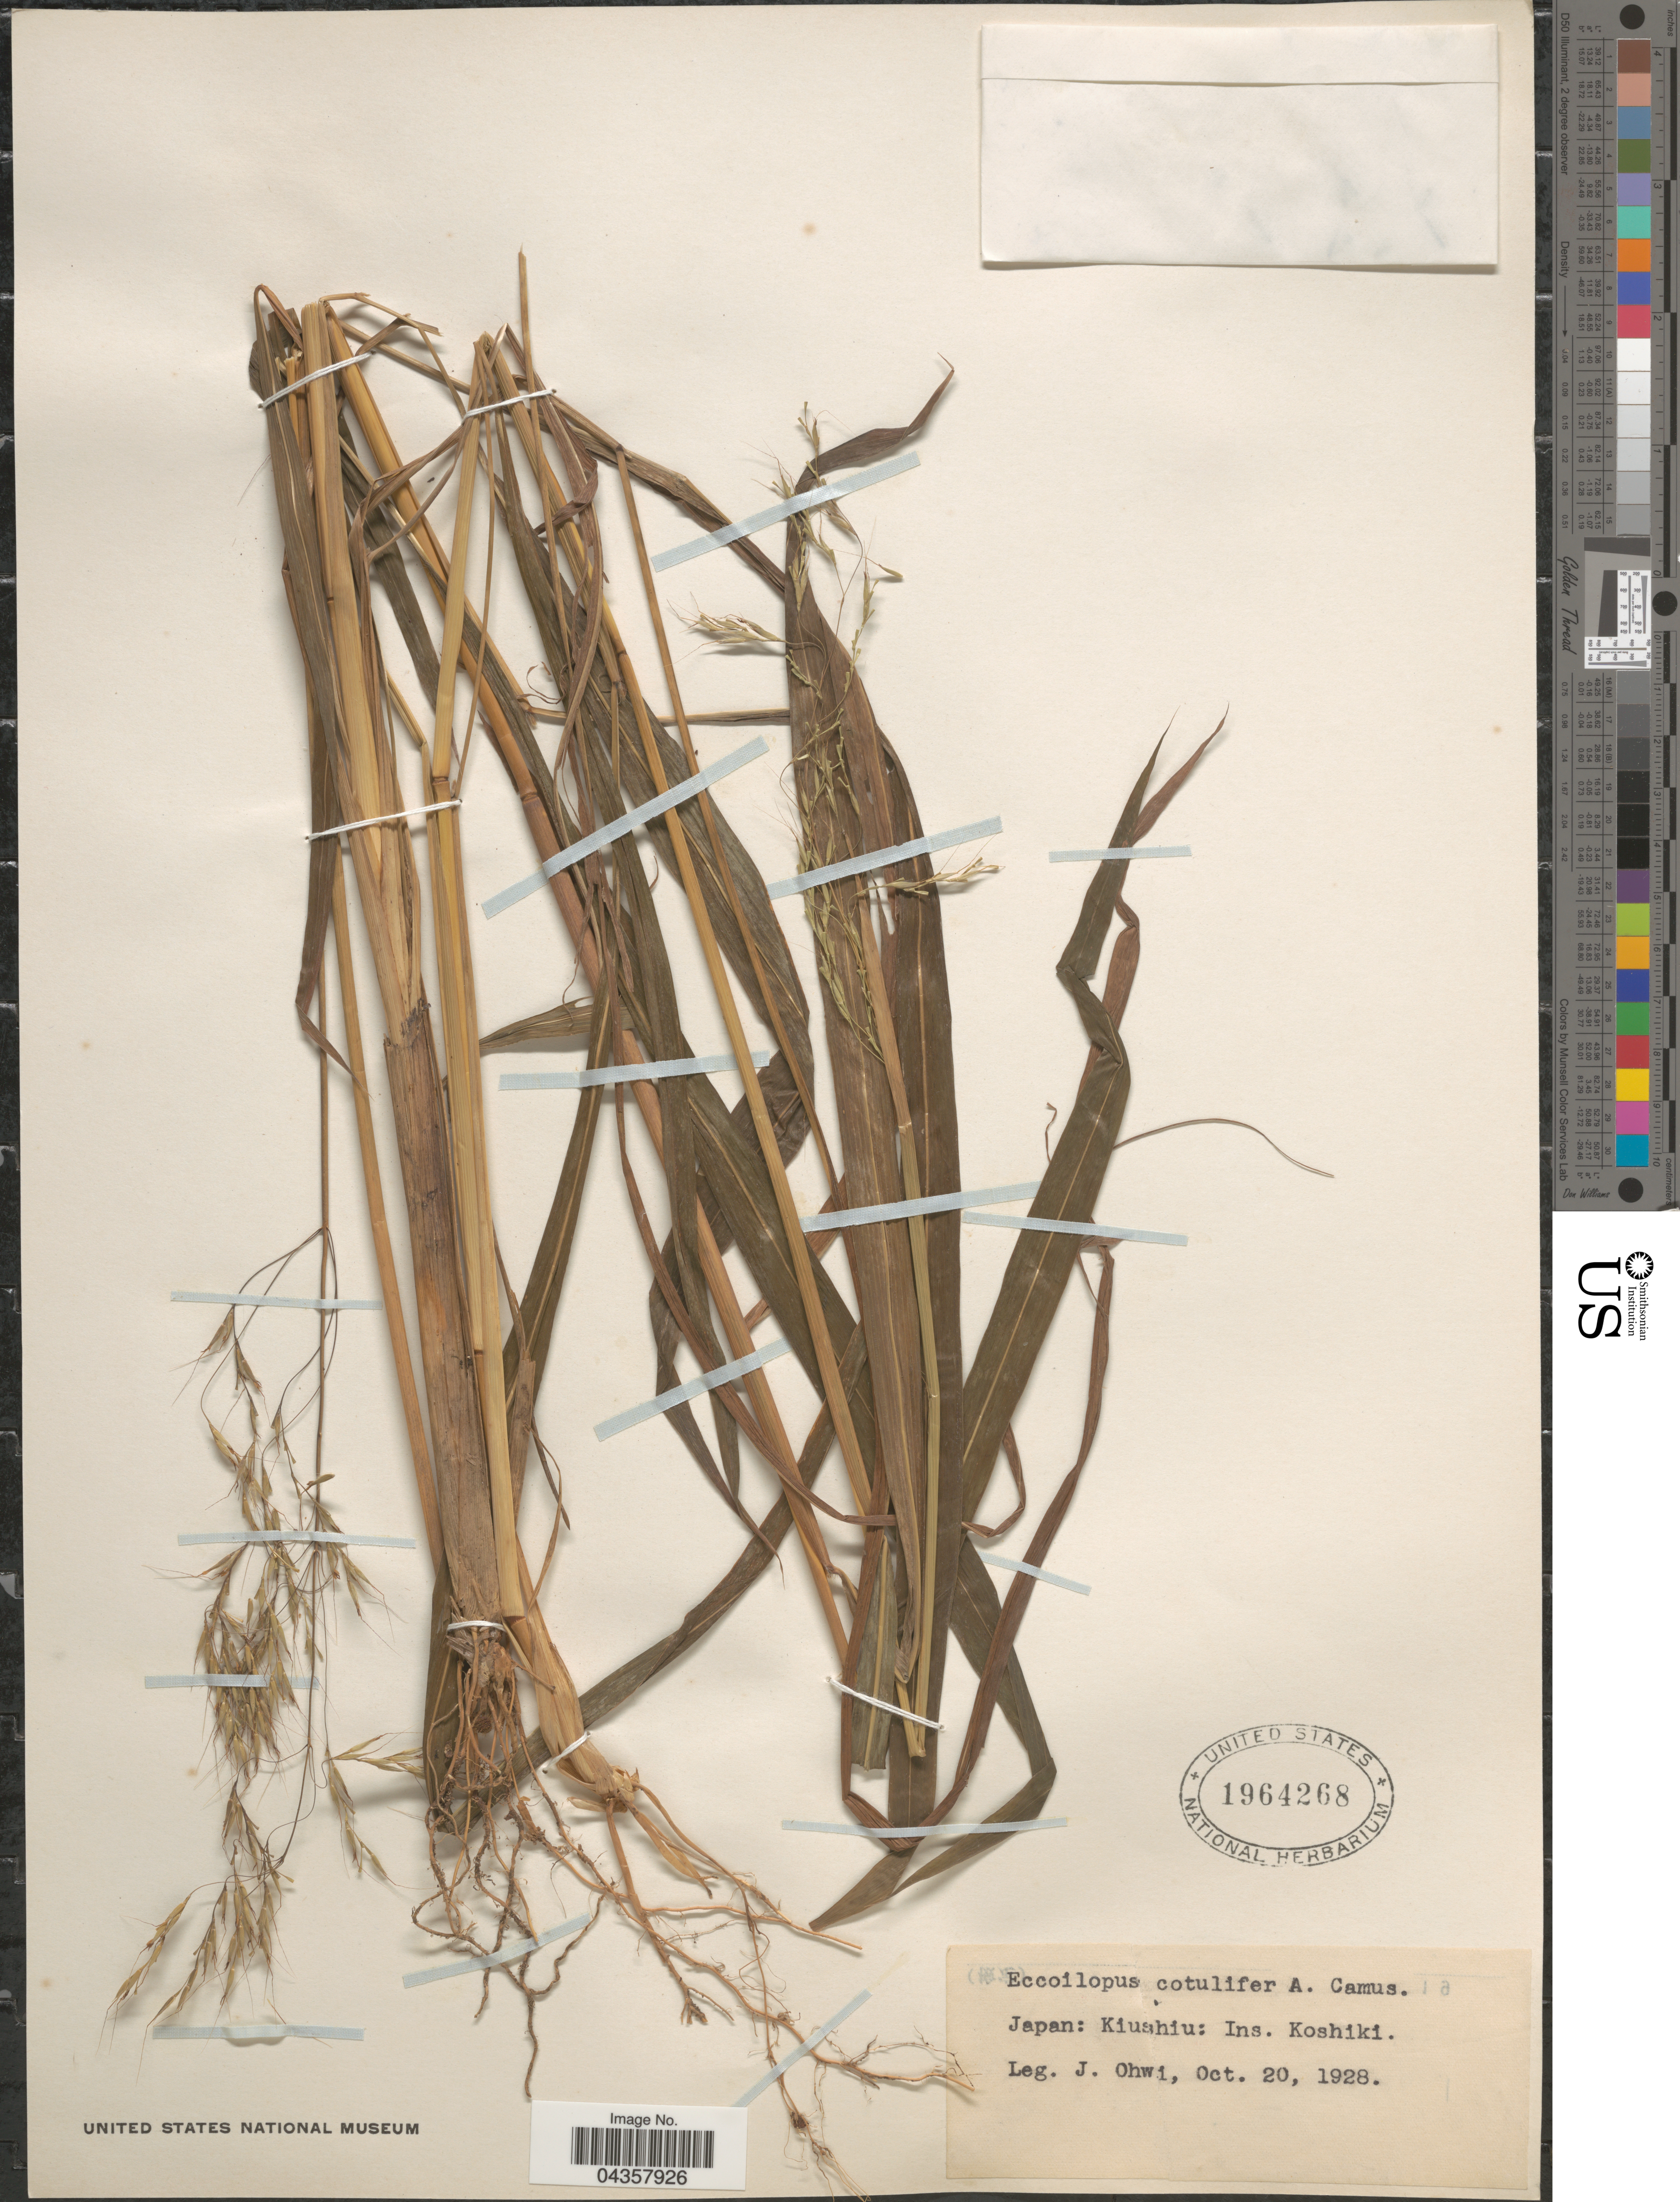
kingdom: Plantae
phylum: Tracheophyta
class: Liliopsida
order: Poales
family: Poaceae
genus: Spodiopogon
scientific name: Spodiopogon cotulifer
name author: (Thunb.) Hack.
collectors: J. Ohwi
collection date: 1928-10-20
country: Japan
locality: Kiushiu: Ins. Koshiki.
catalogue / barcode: US 1964268